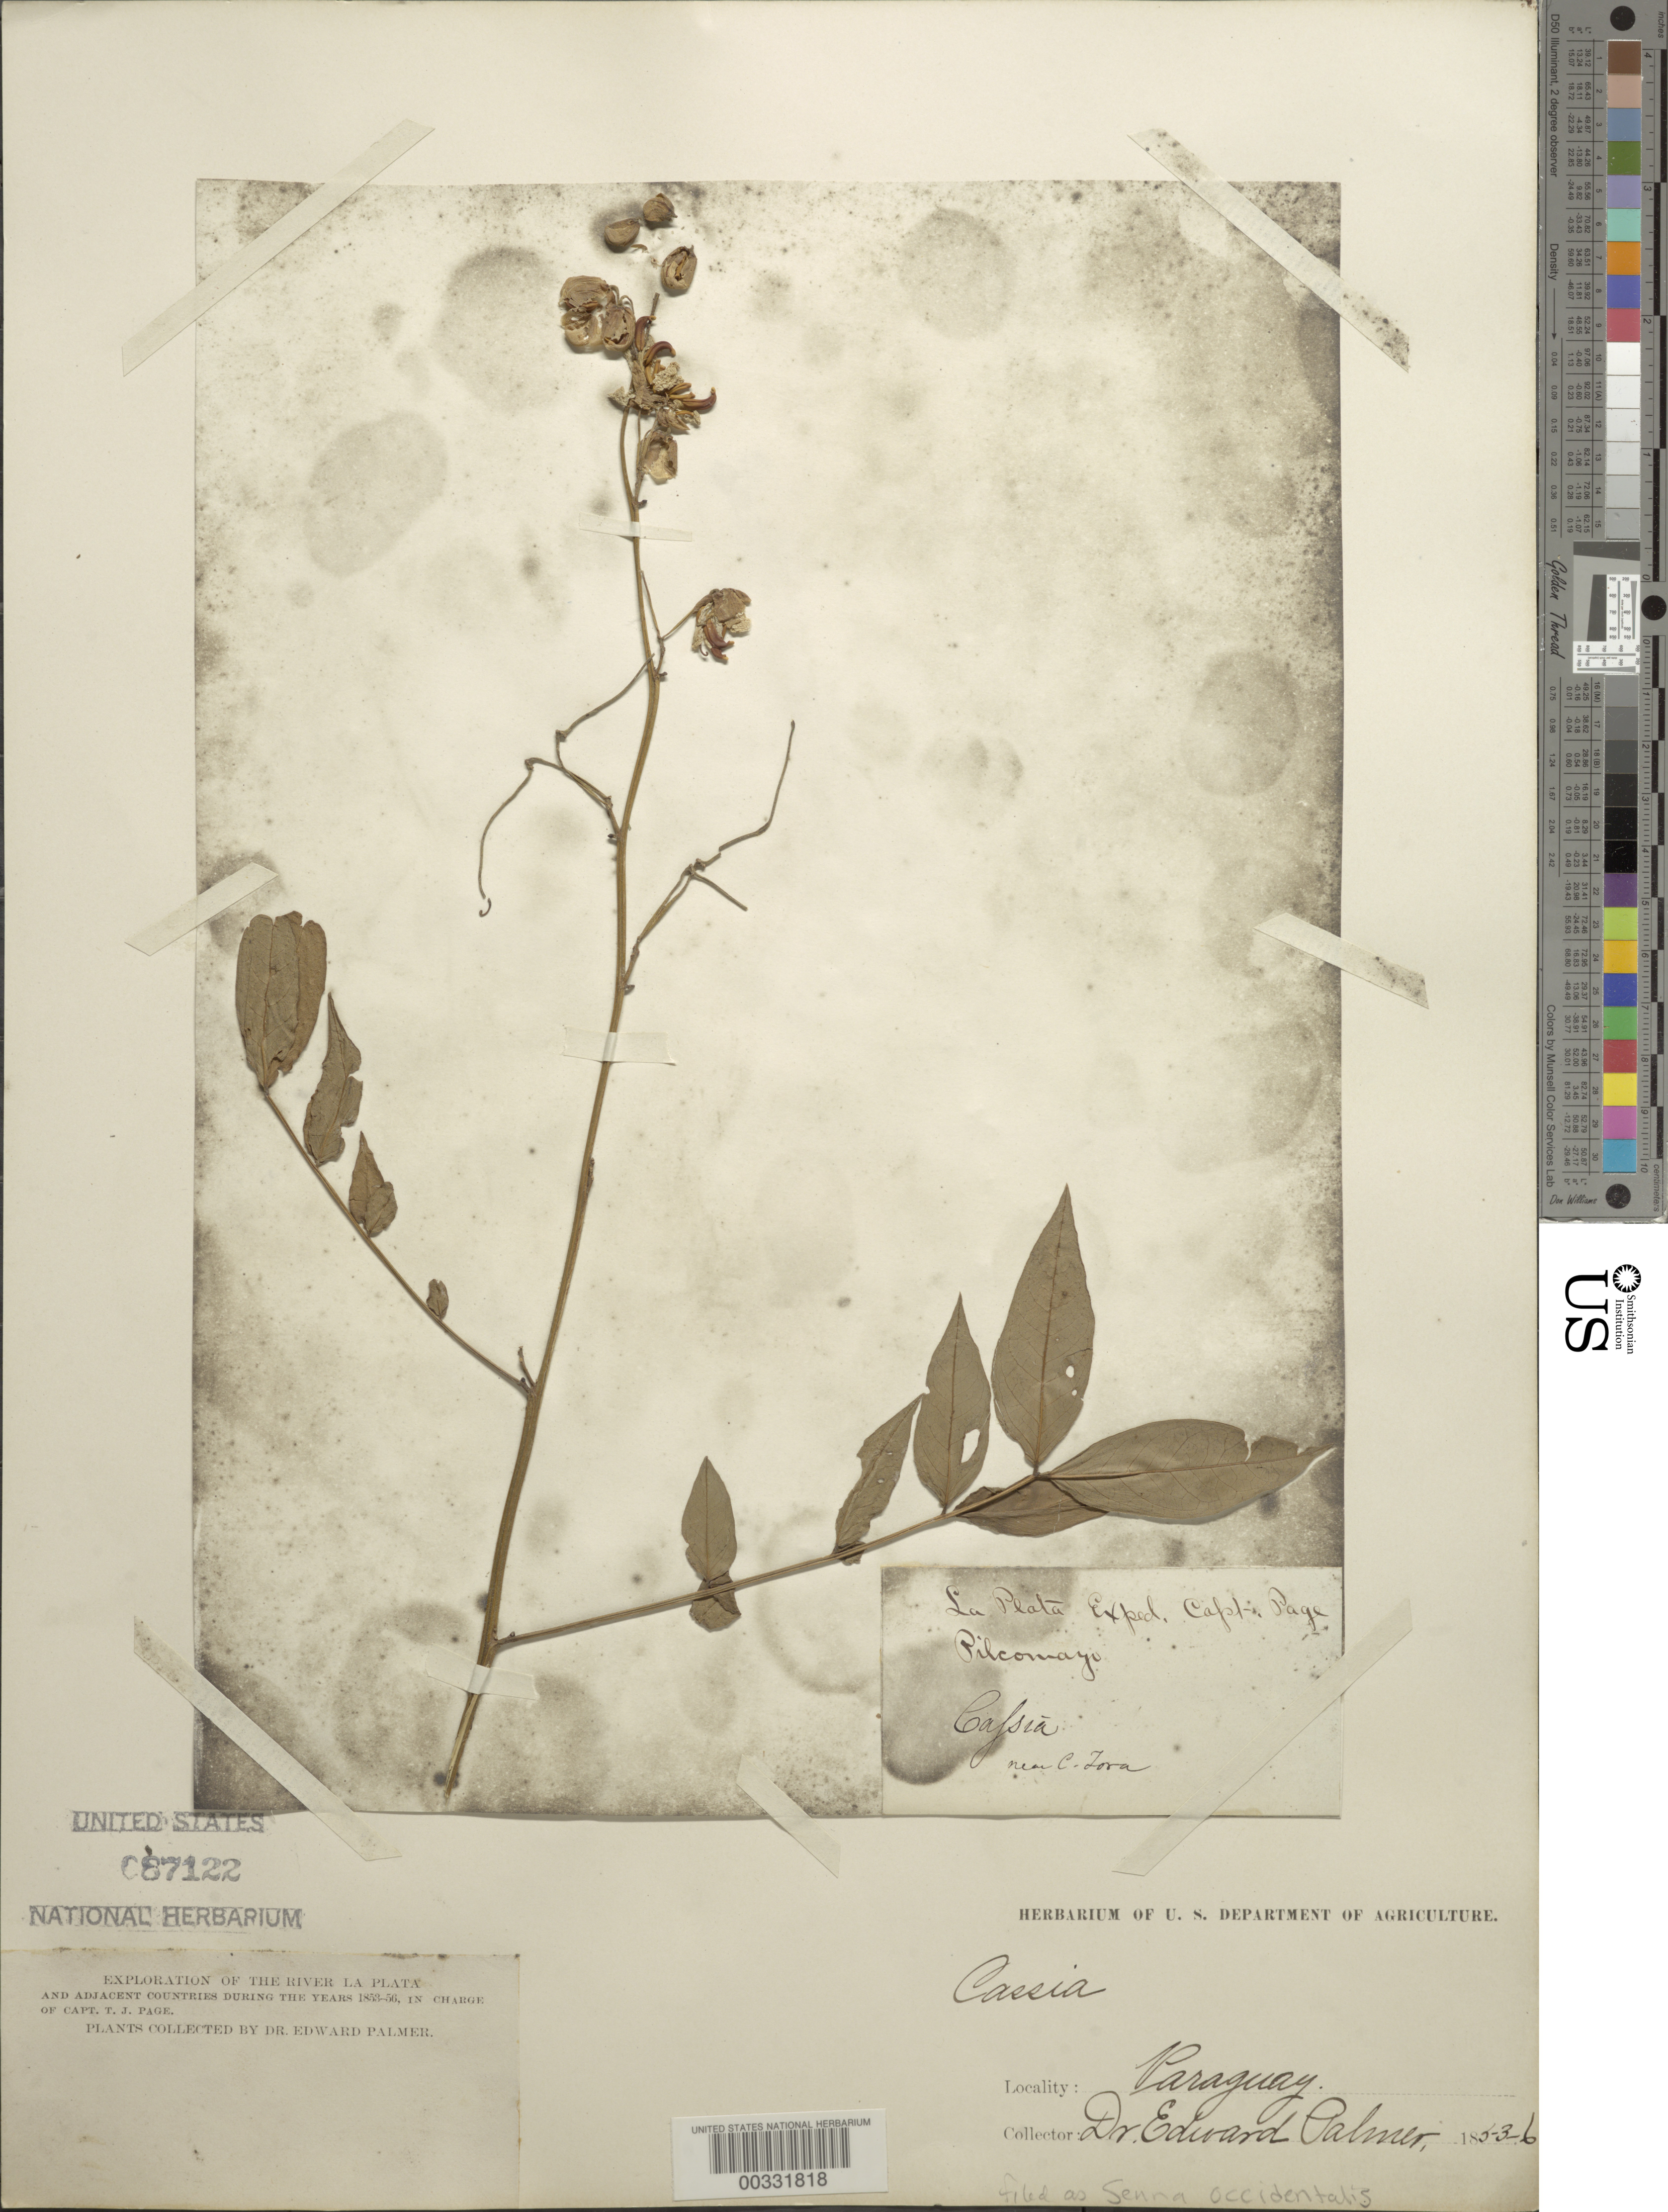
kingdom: Plantae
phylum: Tracheophyta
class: Magnoliopsida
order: Fabales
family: Fabaceae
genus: Senna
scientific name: Senna occidentalis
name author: (L.) Link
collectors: E. Palmer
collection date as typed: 1853 to -- -- 1856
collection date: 1853/1856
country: Paraguay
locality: Pilcomayo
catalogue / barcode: US 87122